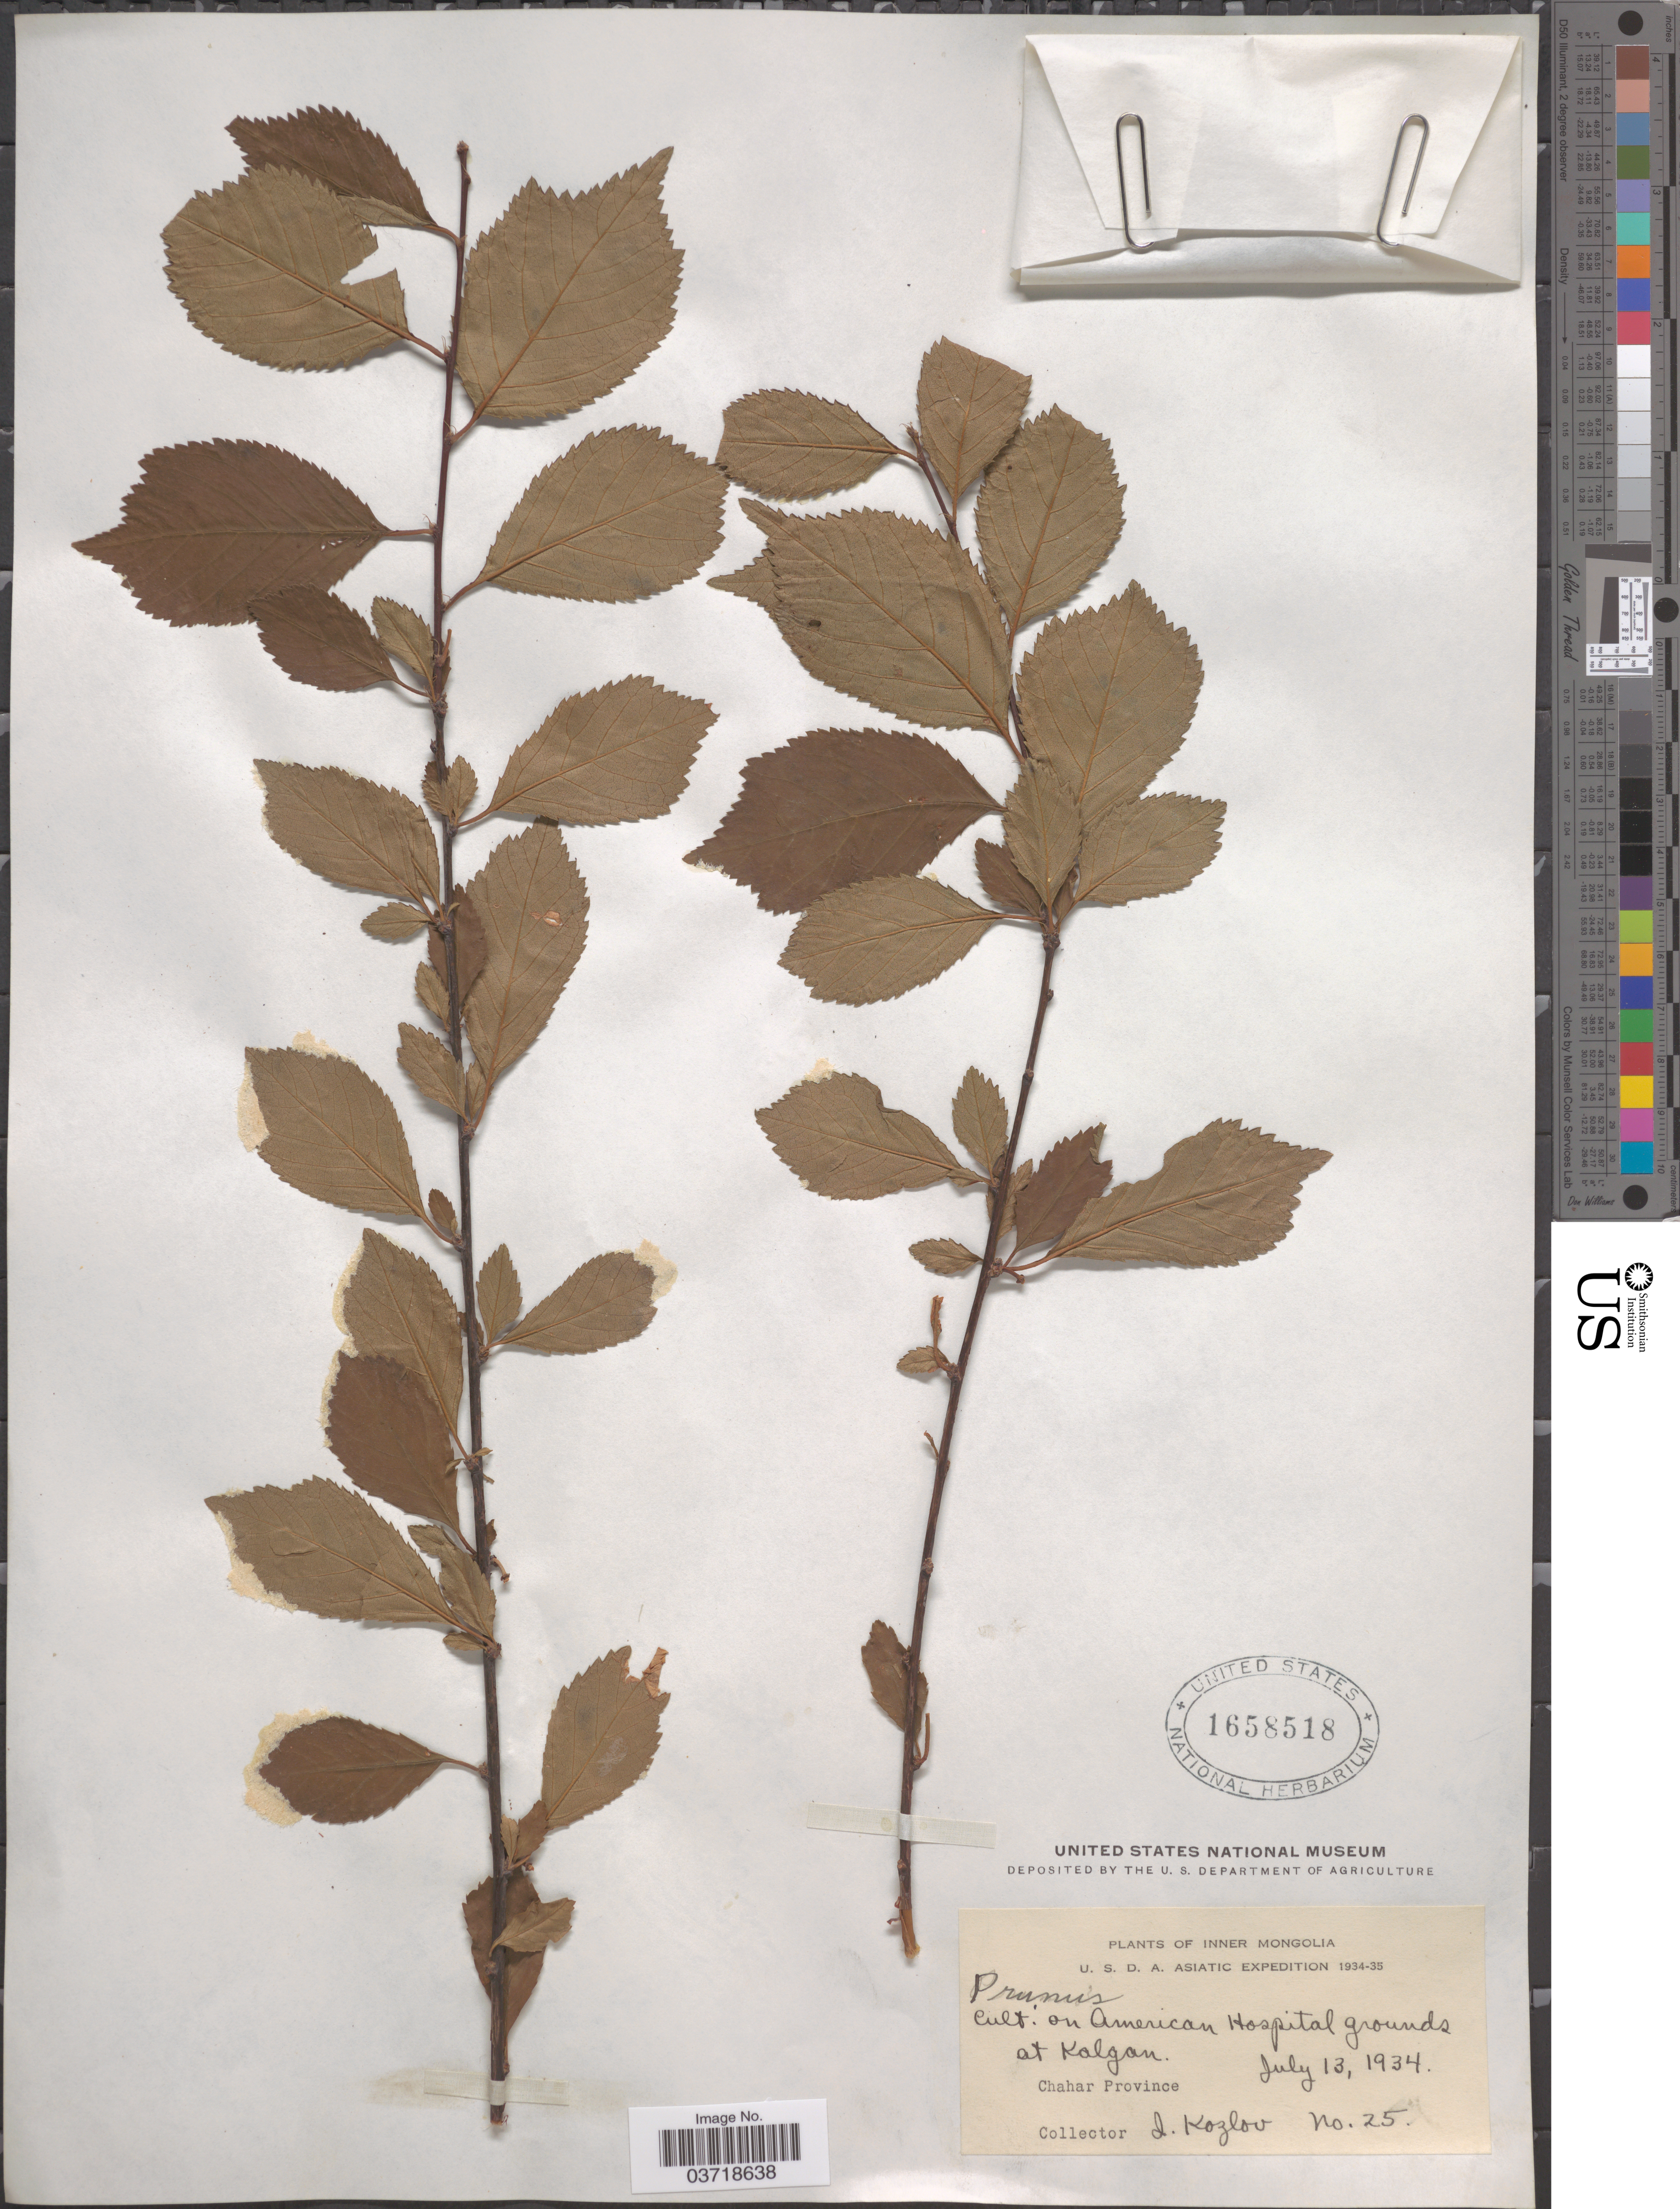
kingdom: Plantae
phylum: Tracheophyta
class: Magnoliopsida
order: Rosales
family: Rosaceae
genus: Prunus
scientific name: Prunus sp.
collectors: I. Kozlov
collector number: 25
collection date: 1934-07-13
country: China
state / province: Nei Monggol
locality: Inner Mongolia. On American Hospital grounds at Kalgan. Chahar Province.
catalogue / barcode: US 1658518